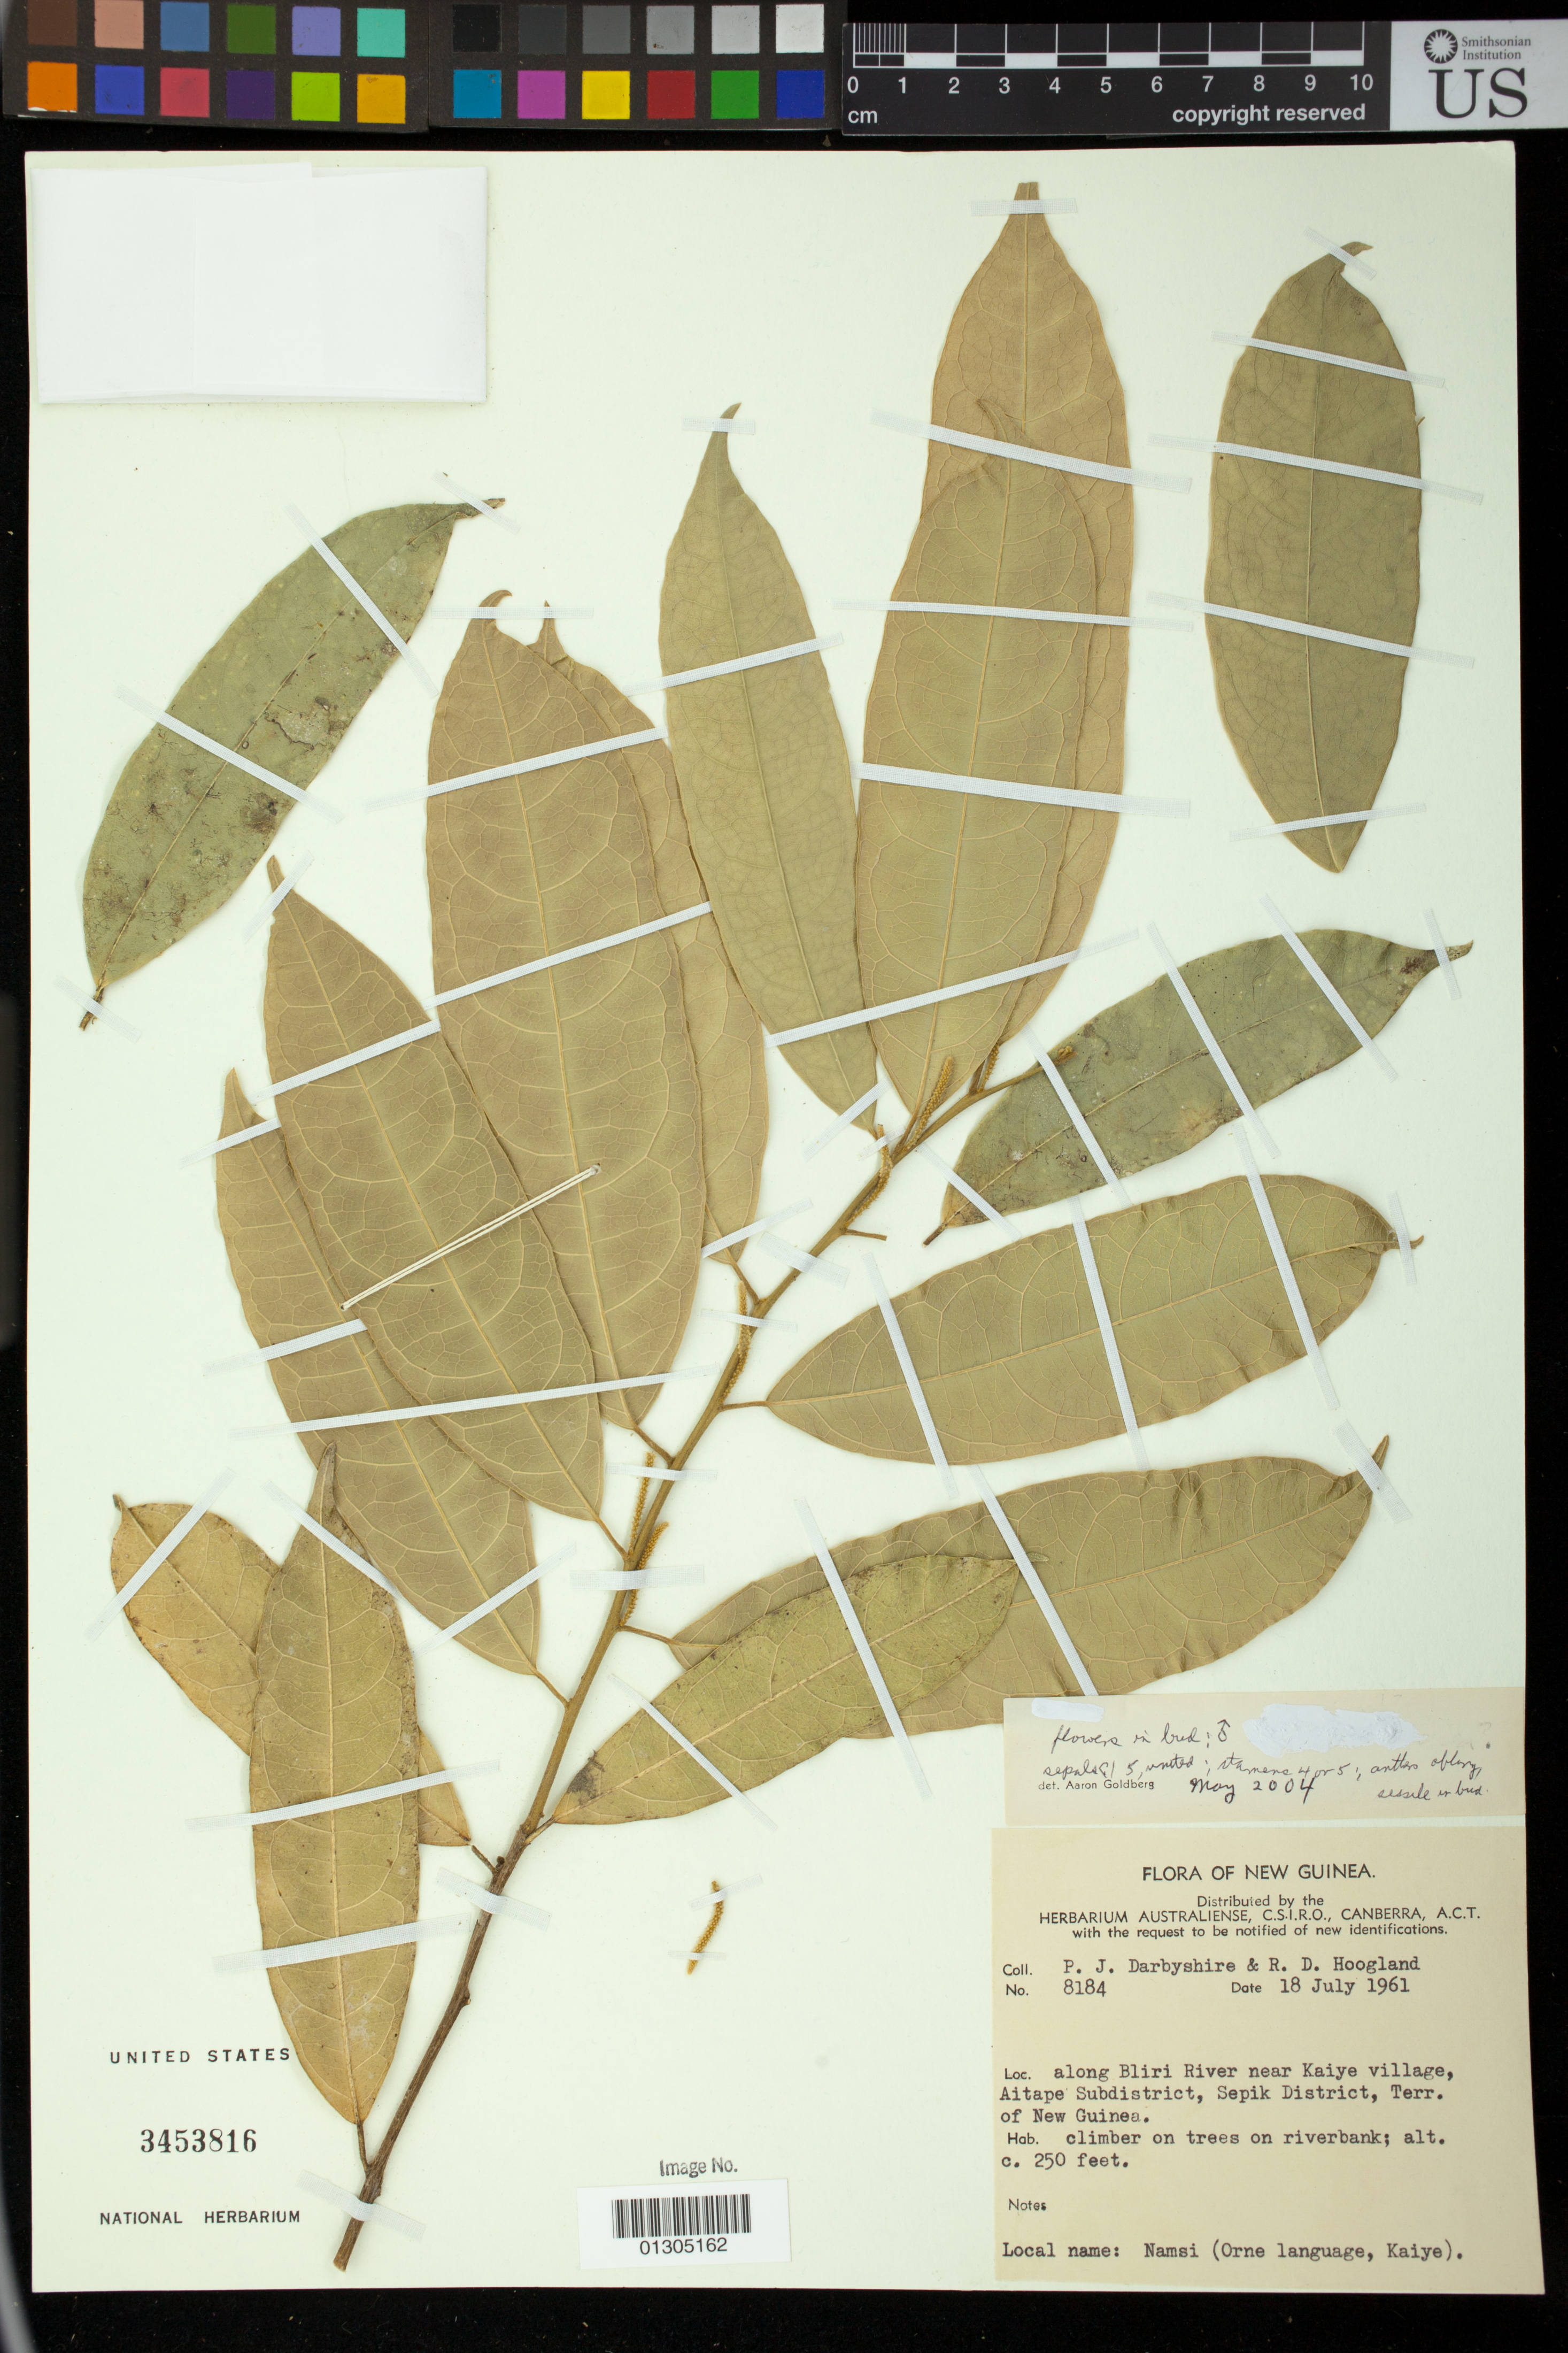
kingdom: Plantae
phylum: Tracheophyta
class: Magnoliopsida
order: Malpighiales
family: Euphorbiaceae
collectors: P. Darbyshire & R. D. Hoogland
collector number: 8184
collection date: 1961-07-18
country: Papua New Guinea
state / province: Sandaun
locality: along Bliri River near Kaiye village, Aitape Subdistrict, Sepik District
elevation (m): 76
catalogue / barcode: US 3453816